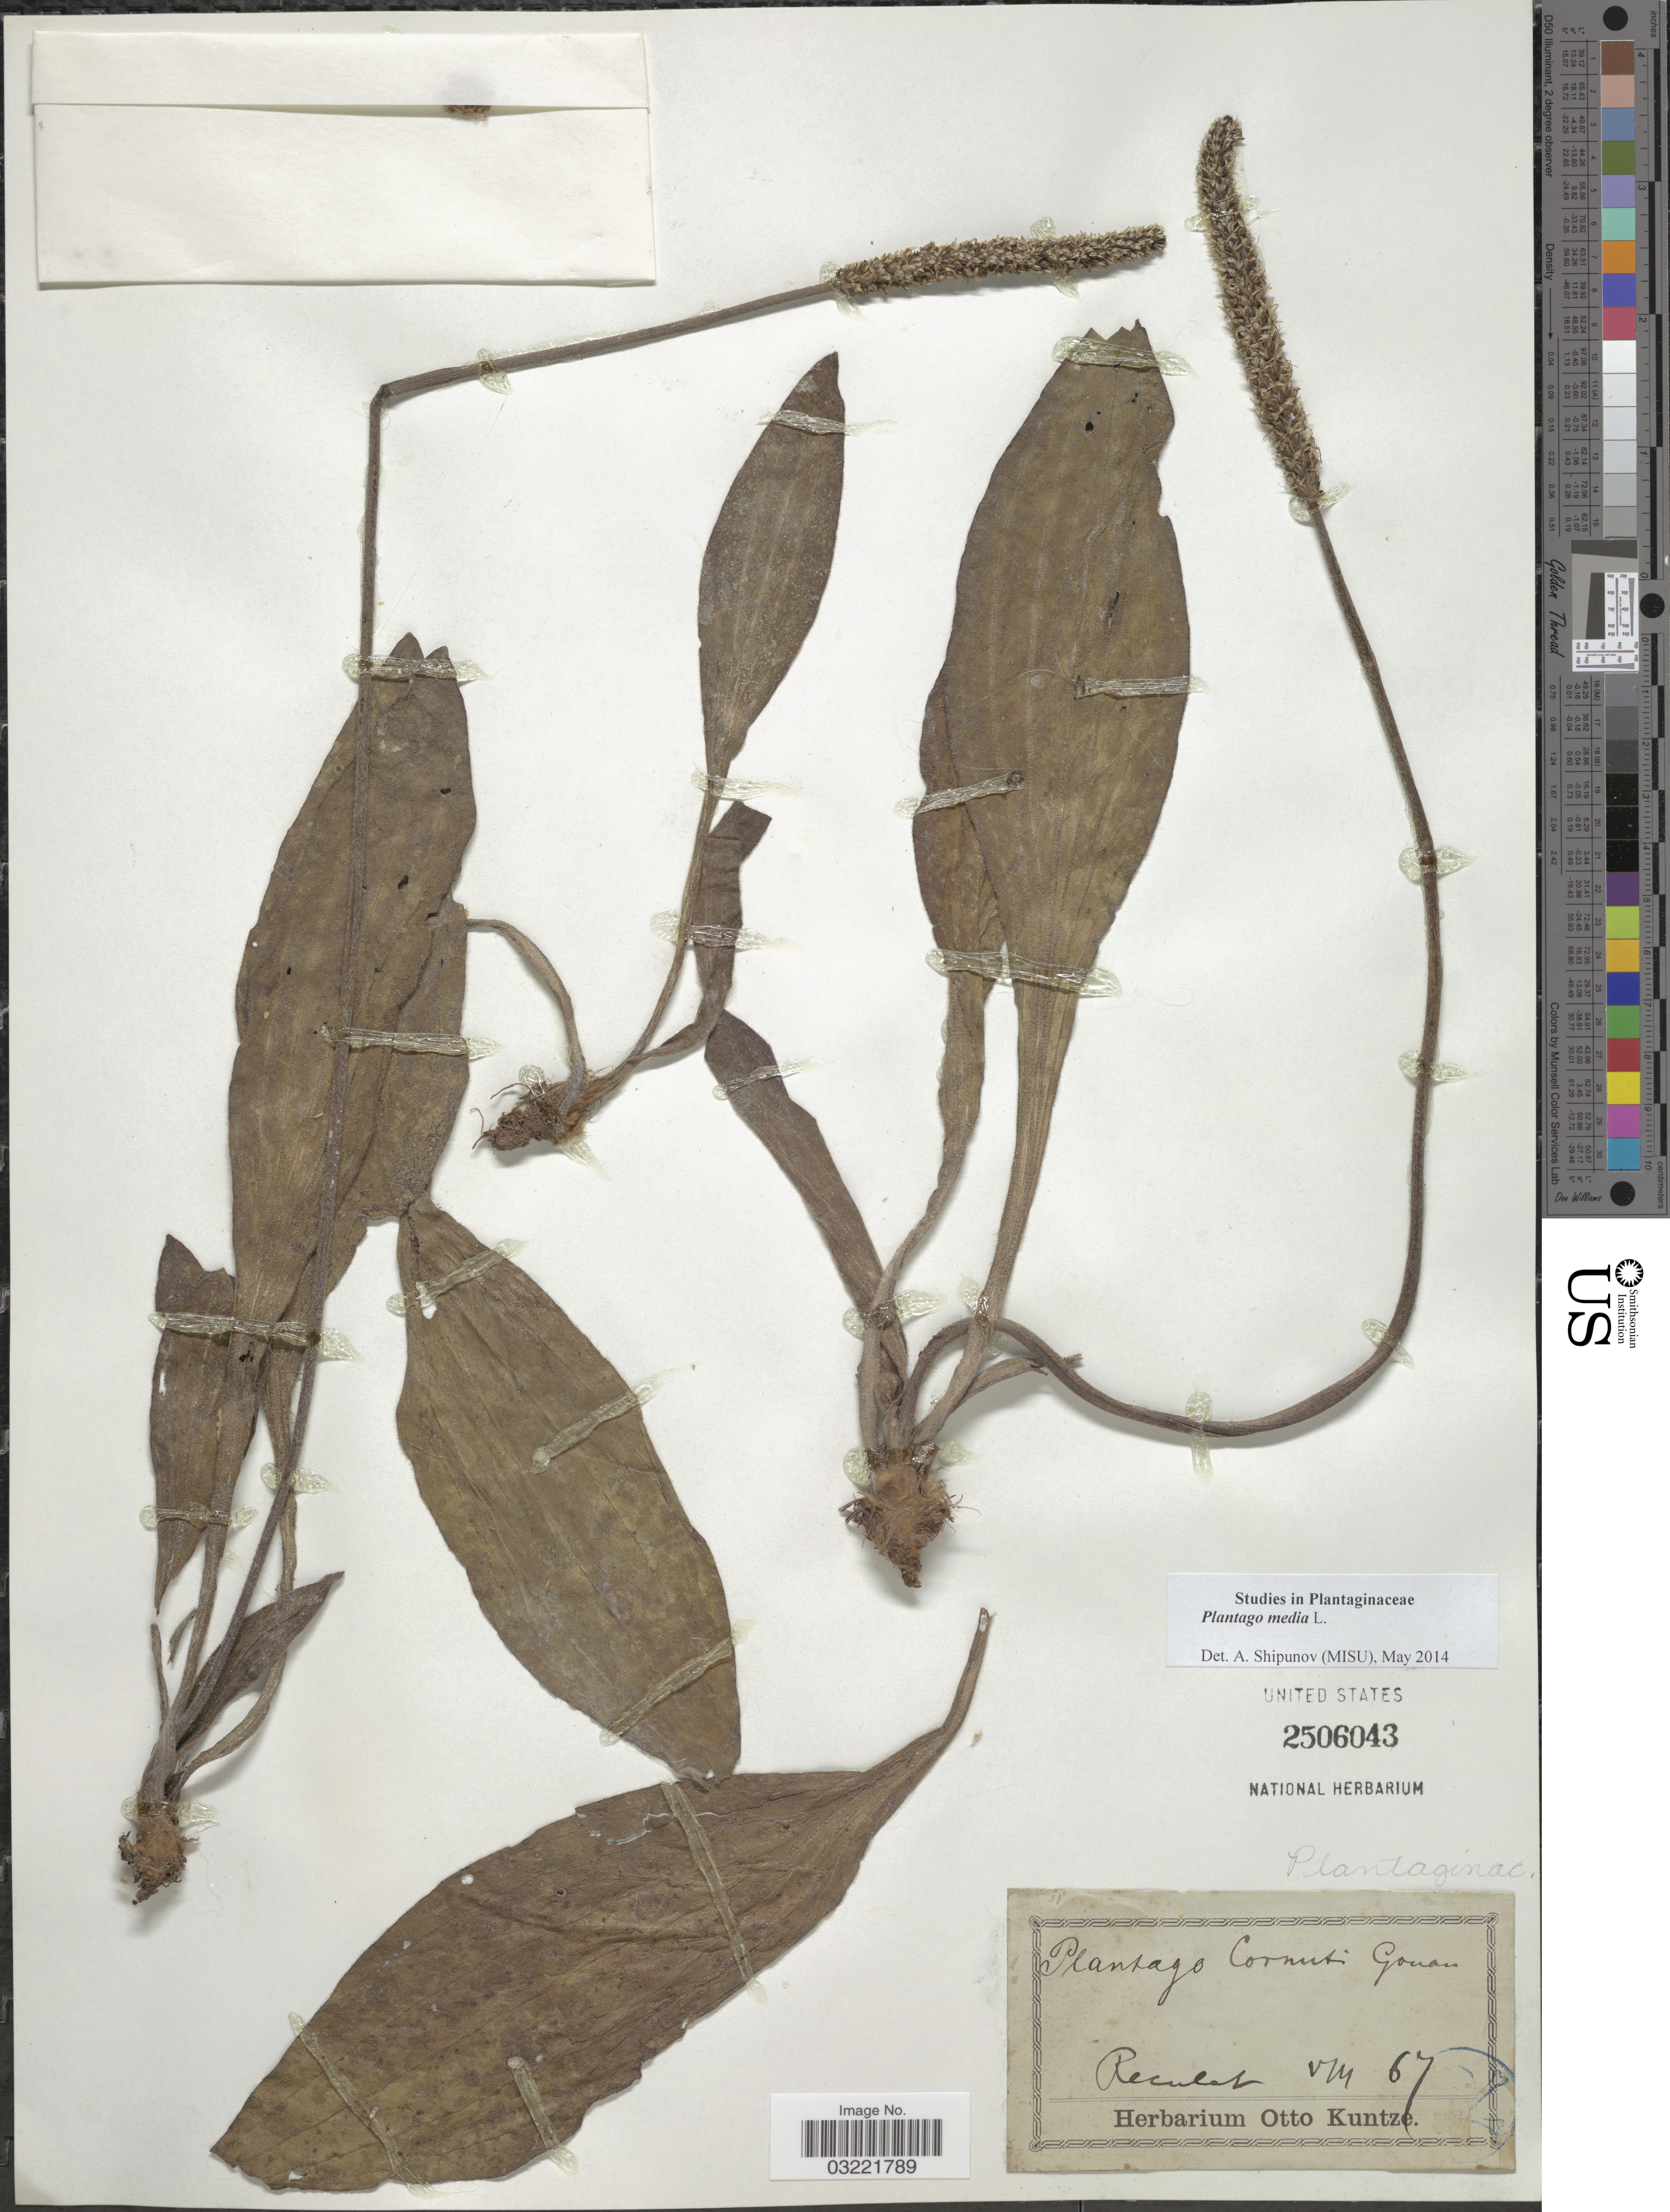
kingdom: Plantae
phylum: Tracheophyta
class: Magnoliopsida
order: Lamiales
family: Plantaginaceae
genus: Plantago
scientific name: Plantago media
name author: L.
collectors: C.E.O. Kuntze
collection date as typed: Transcribed d/m/y: /7/67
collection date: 1867-07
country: France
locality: Reculet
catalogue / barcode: US 2506043